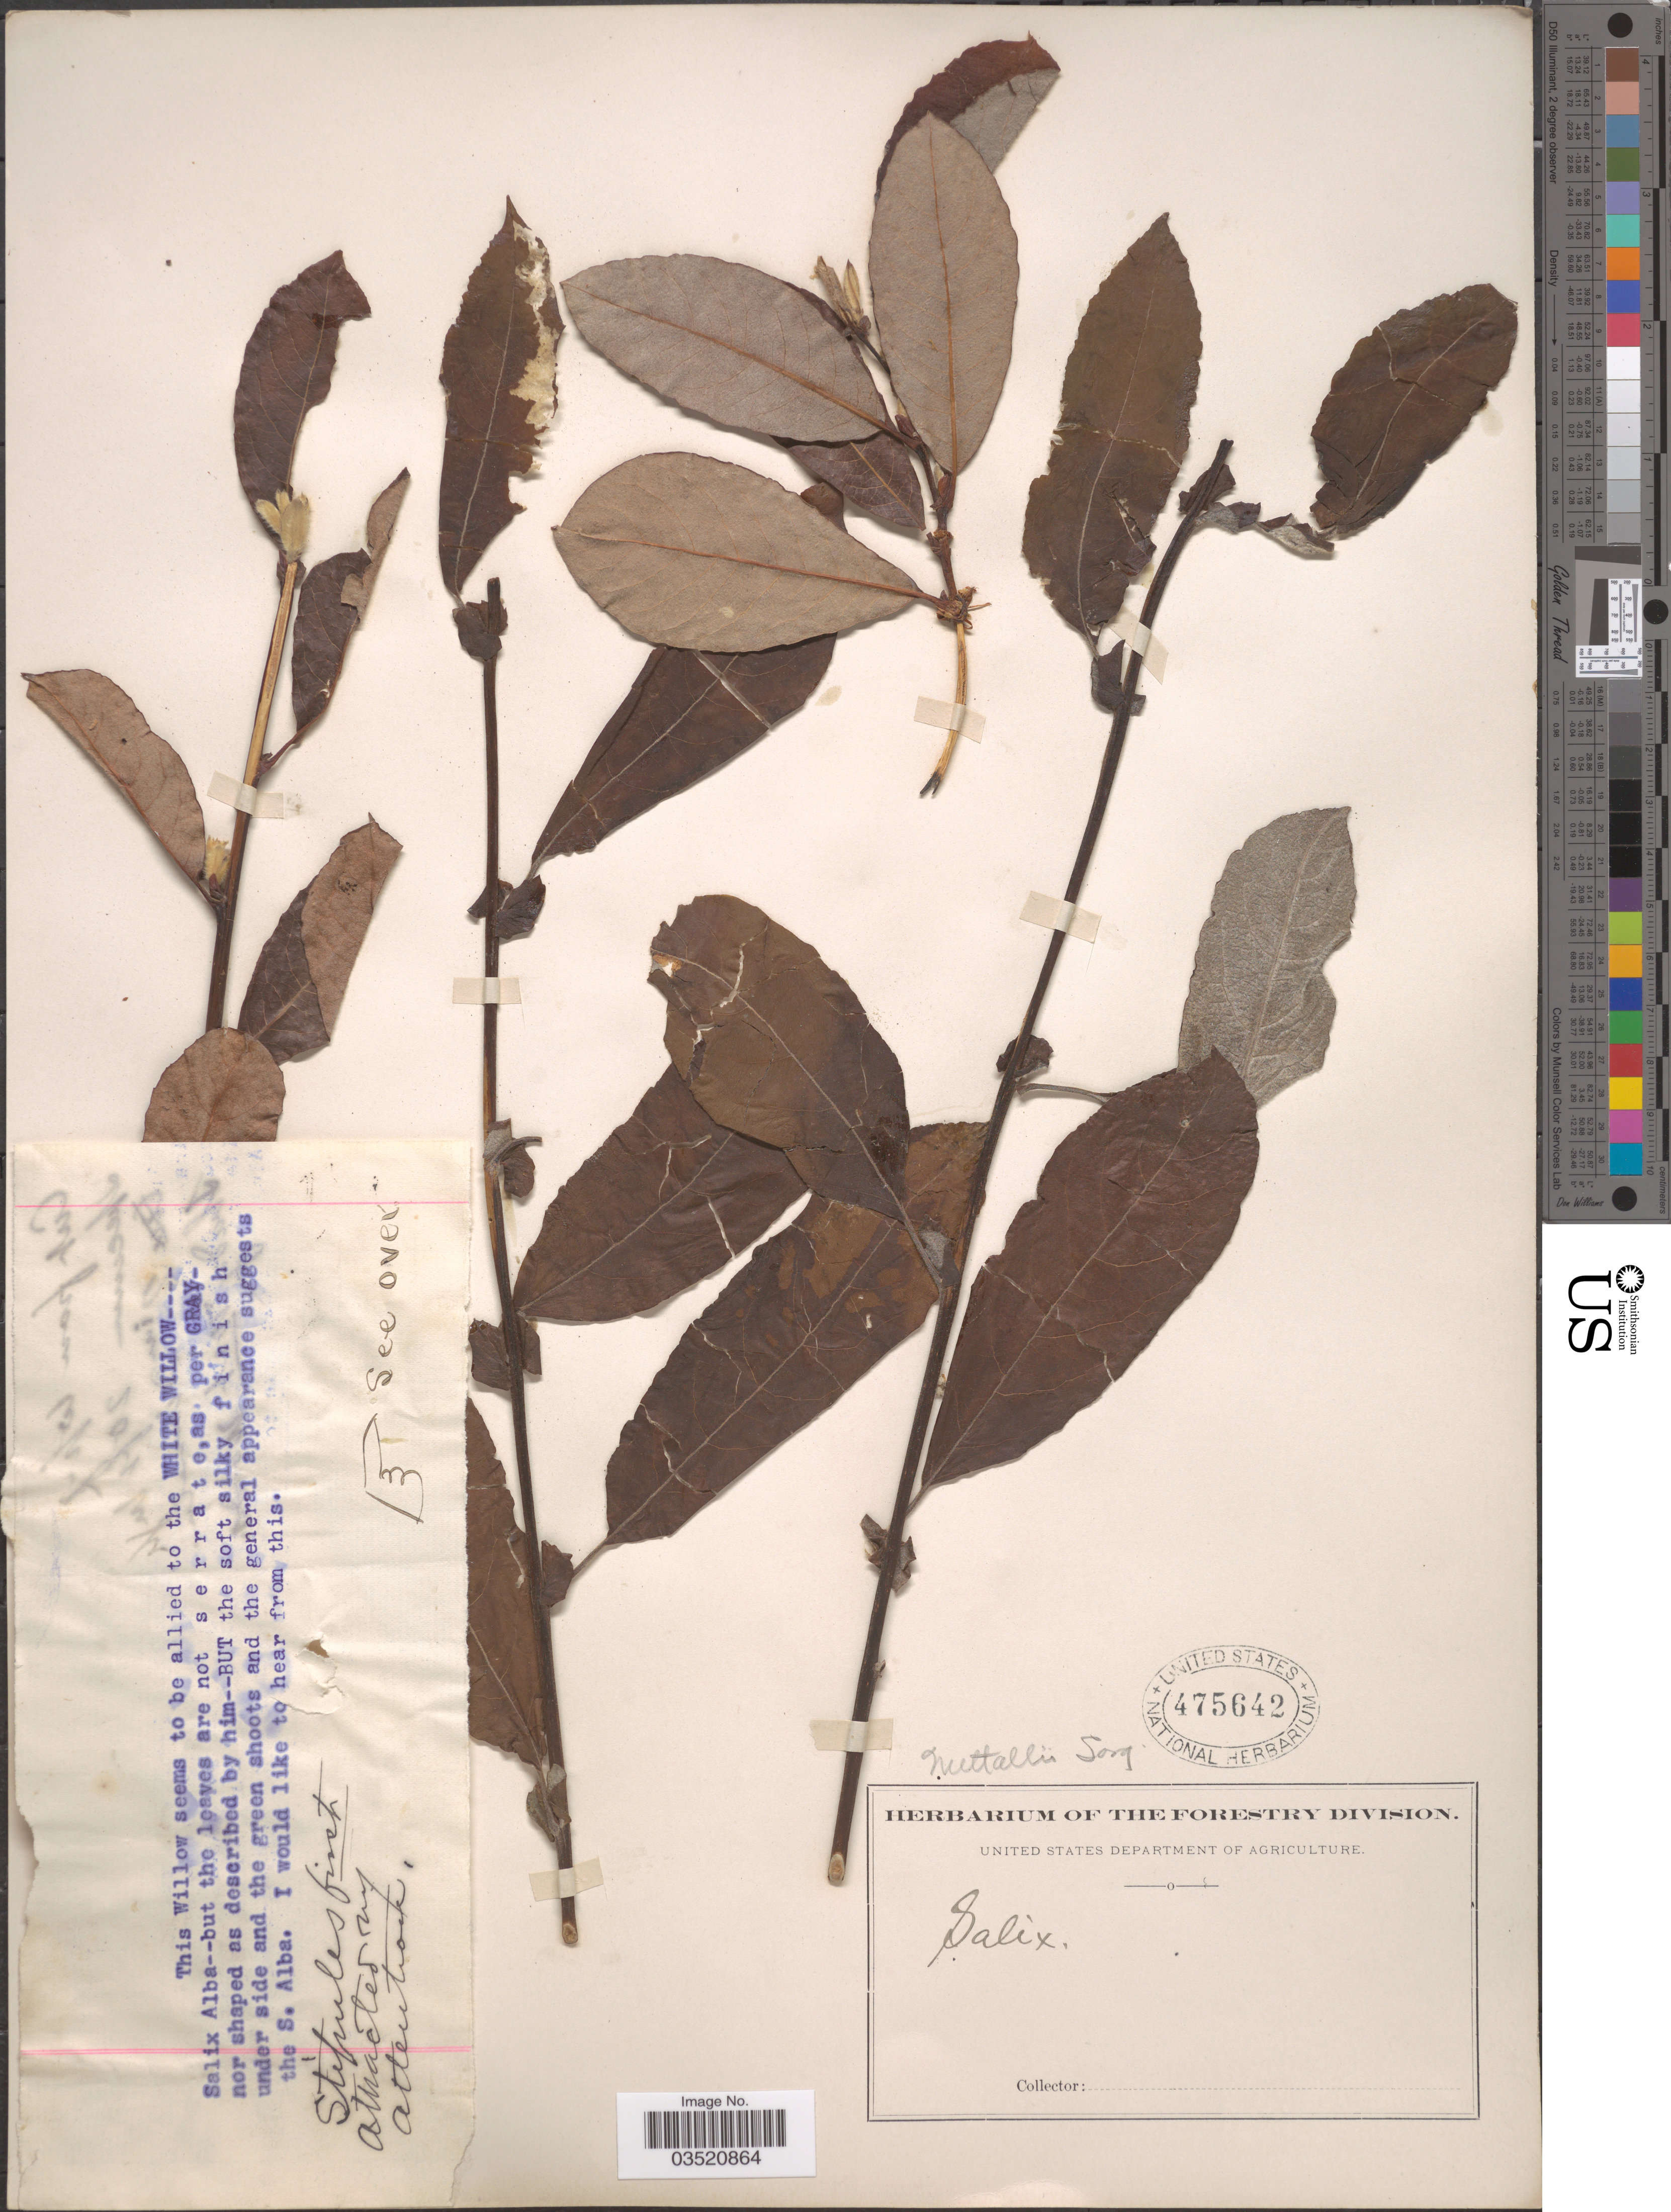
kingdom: Plantae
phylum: Tracheophyta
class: Magnoliopsida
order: Malpighiales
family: Salicaceae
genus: Salix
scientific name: Salix scouleriana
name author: Barratt ex Hook.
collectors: Ex herb. of the Forestry Division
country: United States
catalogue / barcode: US 475642